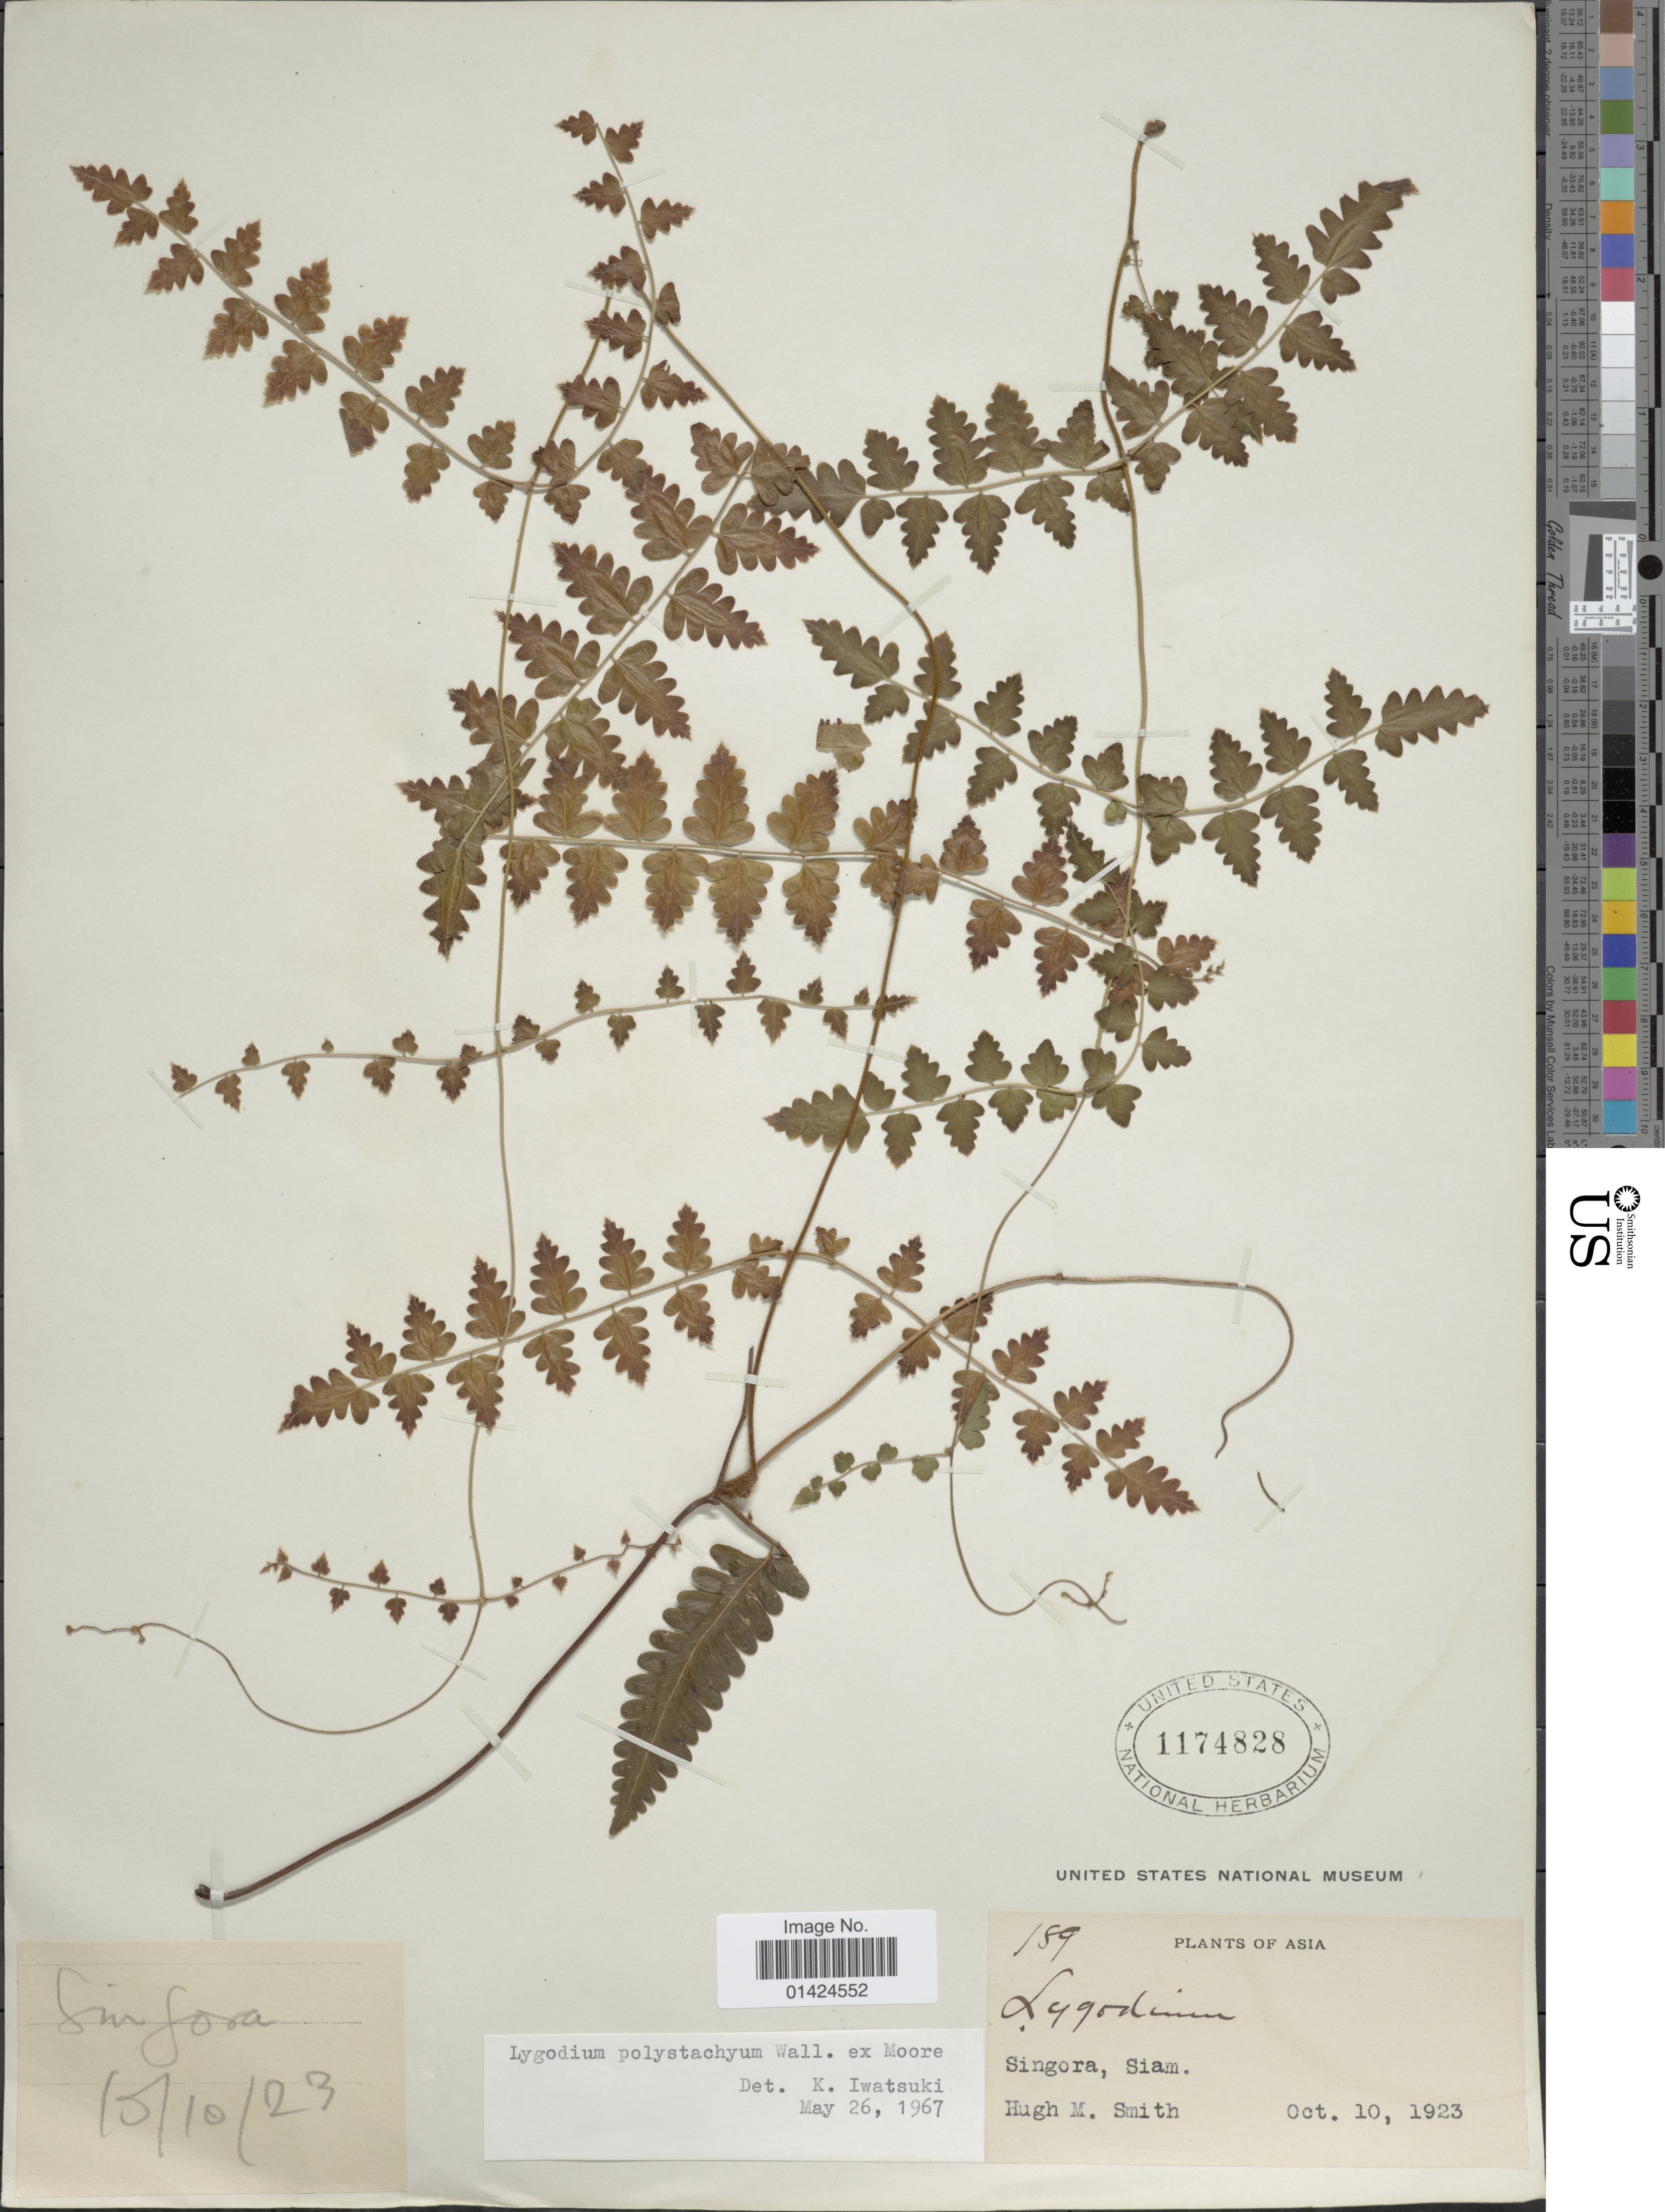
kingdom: Plantae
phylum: Tracheophyta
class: Polypodiopsida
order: Schizaeales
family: Lygodiaceae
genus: Lygodium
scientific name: Lygodium polystachyum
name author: Wall. ex T. Moore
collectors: H. M. Smith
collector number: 189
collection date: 1923-10-10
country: Thailand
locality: Siam, Singora.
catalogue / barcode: US 1174828